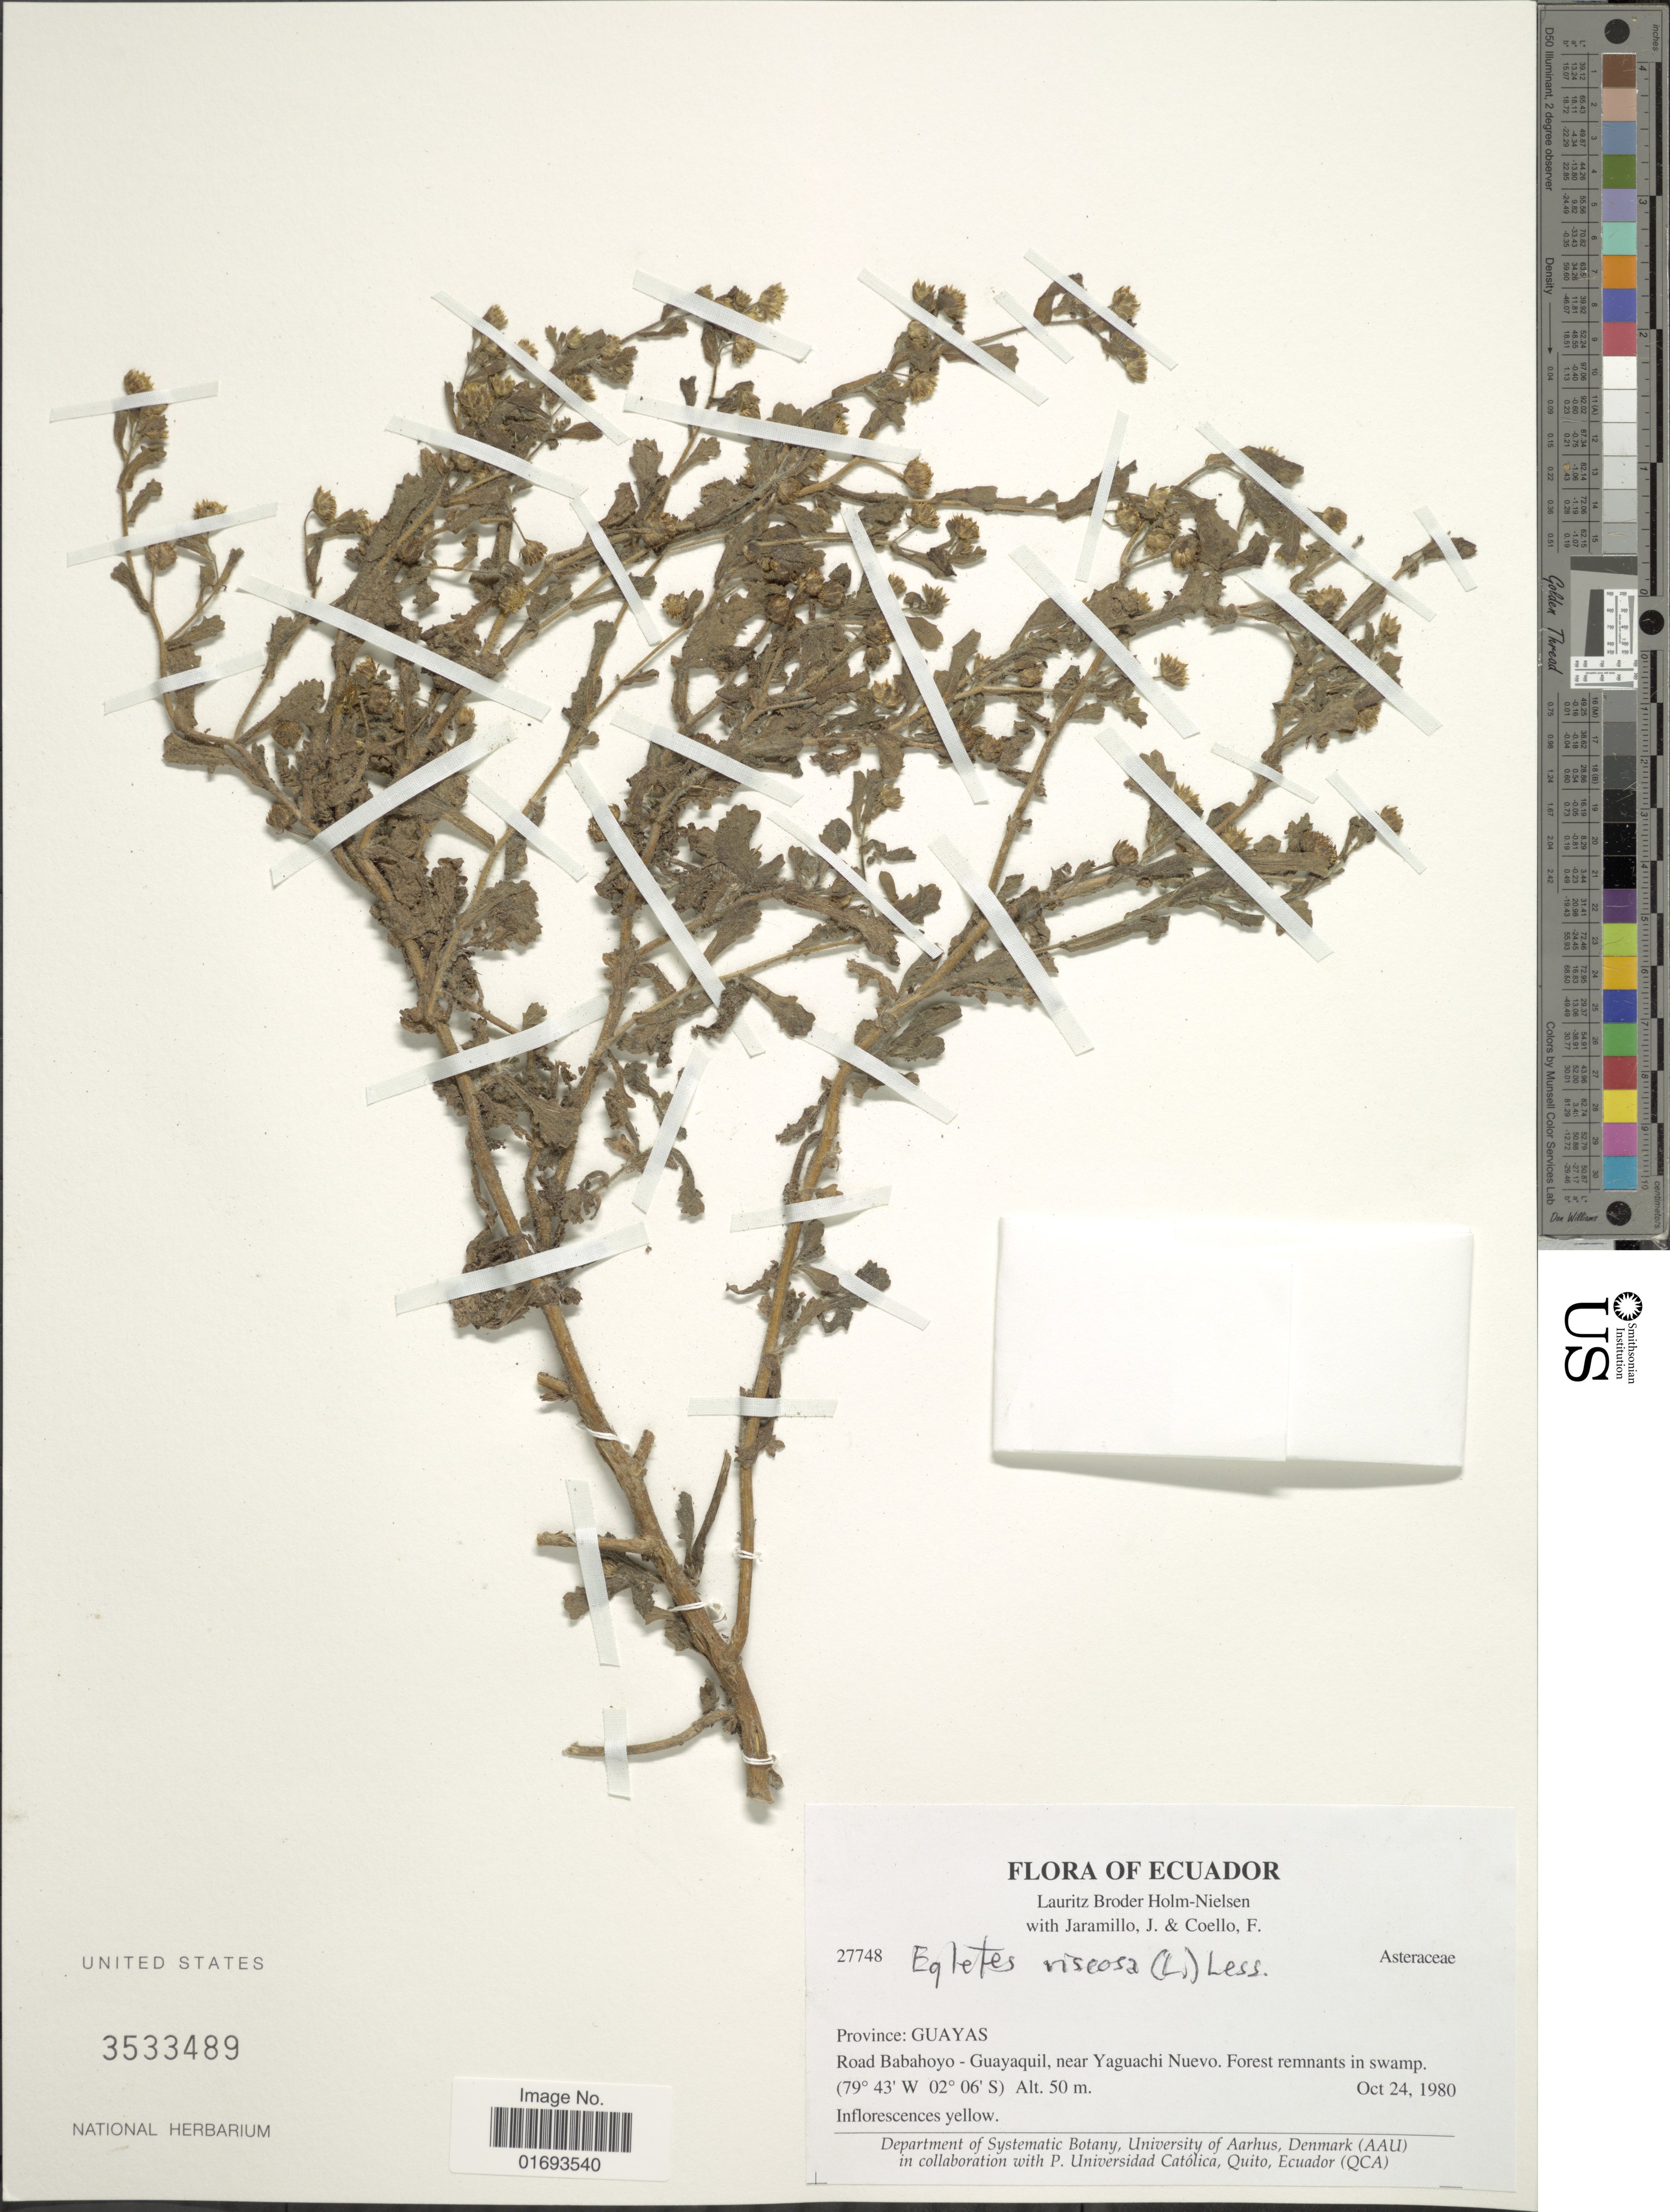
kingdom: Plantae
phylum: Tracheophyta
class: Magnoliopsida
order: Asterales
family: Asteraceae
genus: Egletes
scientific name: Egletes viscosa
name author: (L.) Less.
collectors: L. B. Holm-Nielsen, J. Jaramillo & F. Coello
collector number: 27748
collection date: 1980-10-24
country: Ecuador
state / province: Guayas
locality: Ecuador. Province: Guayas: Road Babahoyo-Guayaquil, near Yaguachi Nuevo.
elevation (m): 50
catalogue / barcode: US 3533489